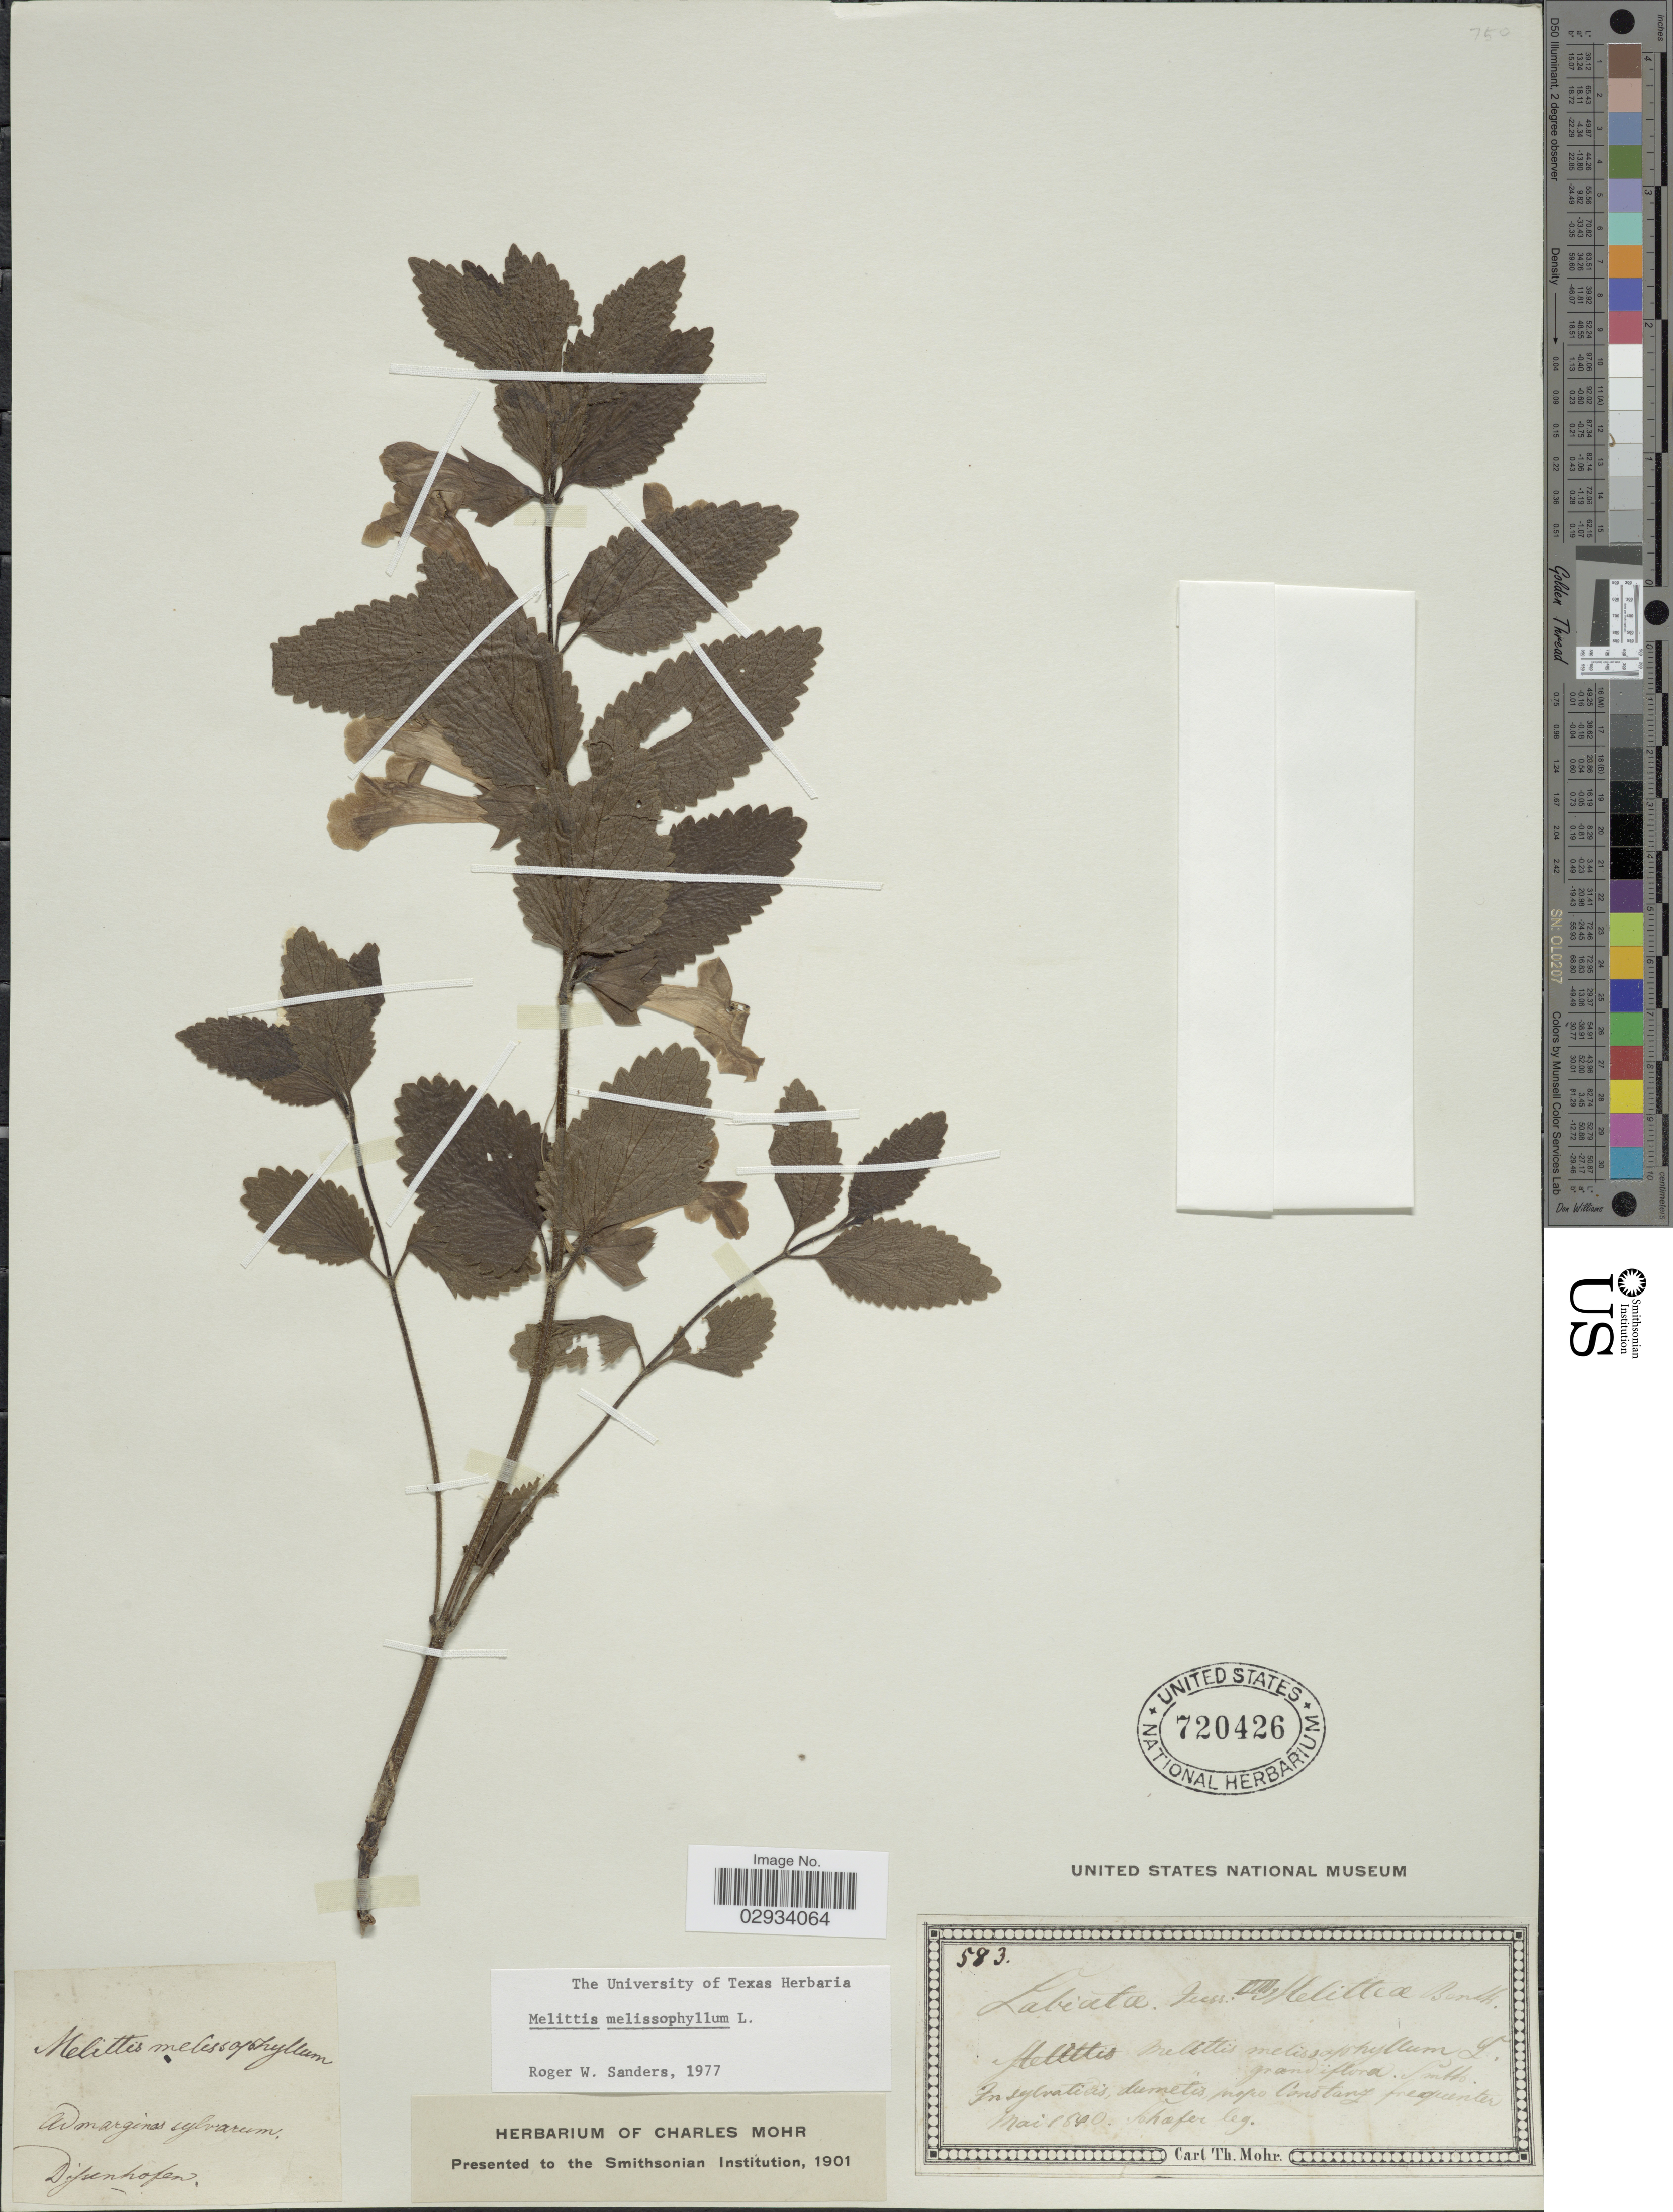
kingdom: Plantae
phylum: Tracheophyta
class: Magnoliopsida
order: Lamiales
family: Lamiaceae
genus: Melittis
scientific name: Melittis melissophyllum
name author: L.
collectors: -. Schafer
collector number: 583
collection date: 1840-05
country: Germany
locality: Prope Constanz.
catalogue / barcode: US 720426